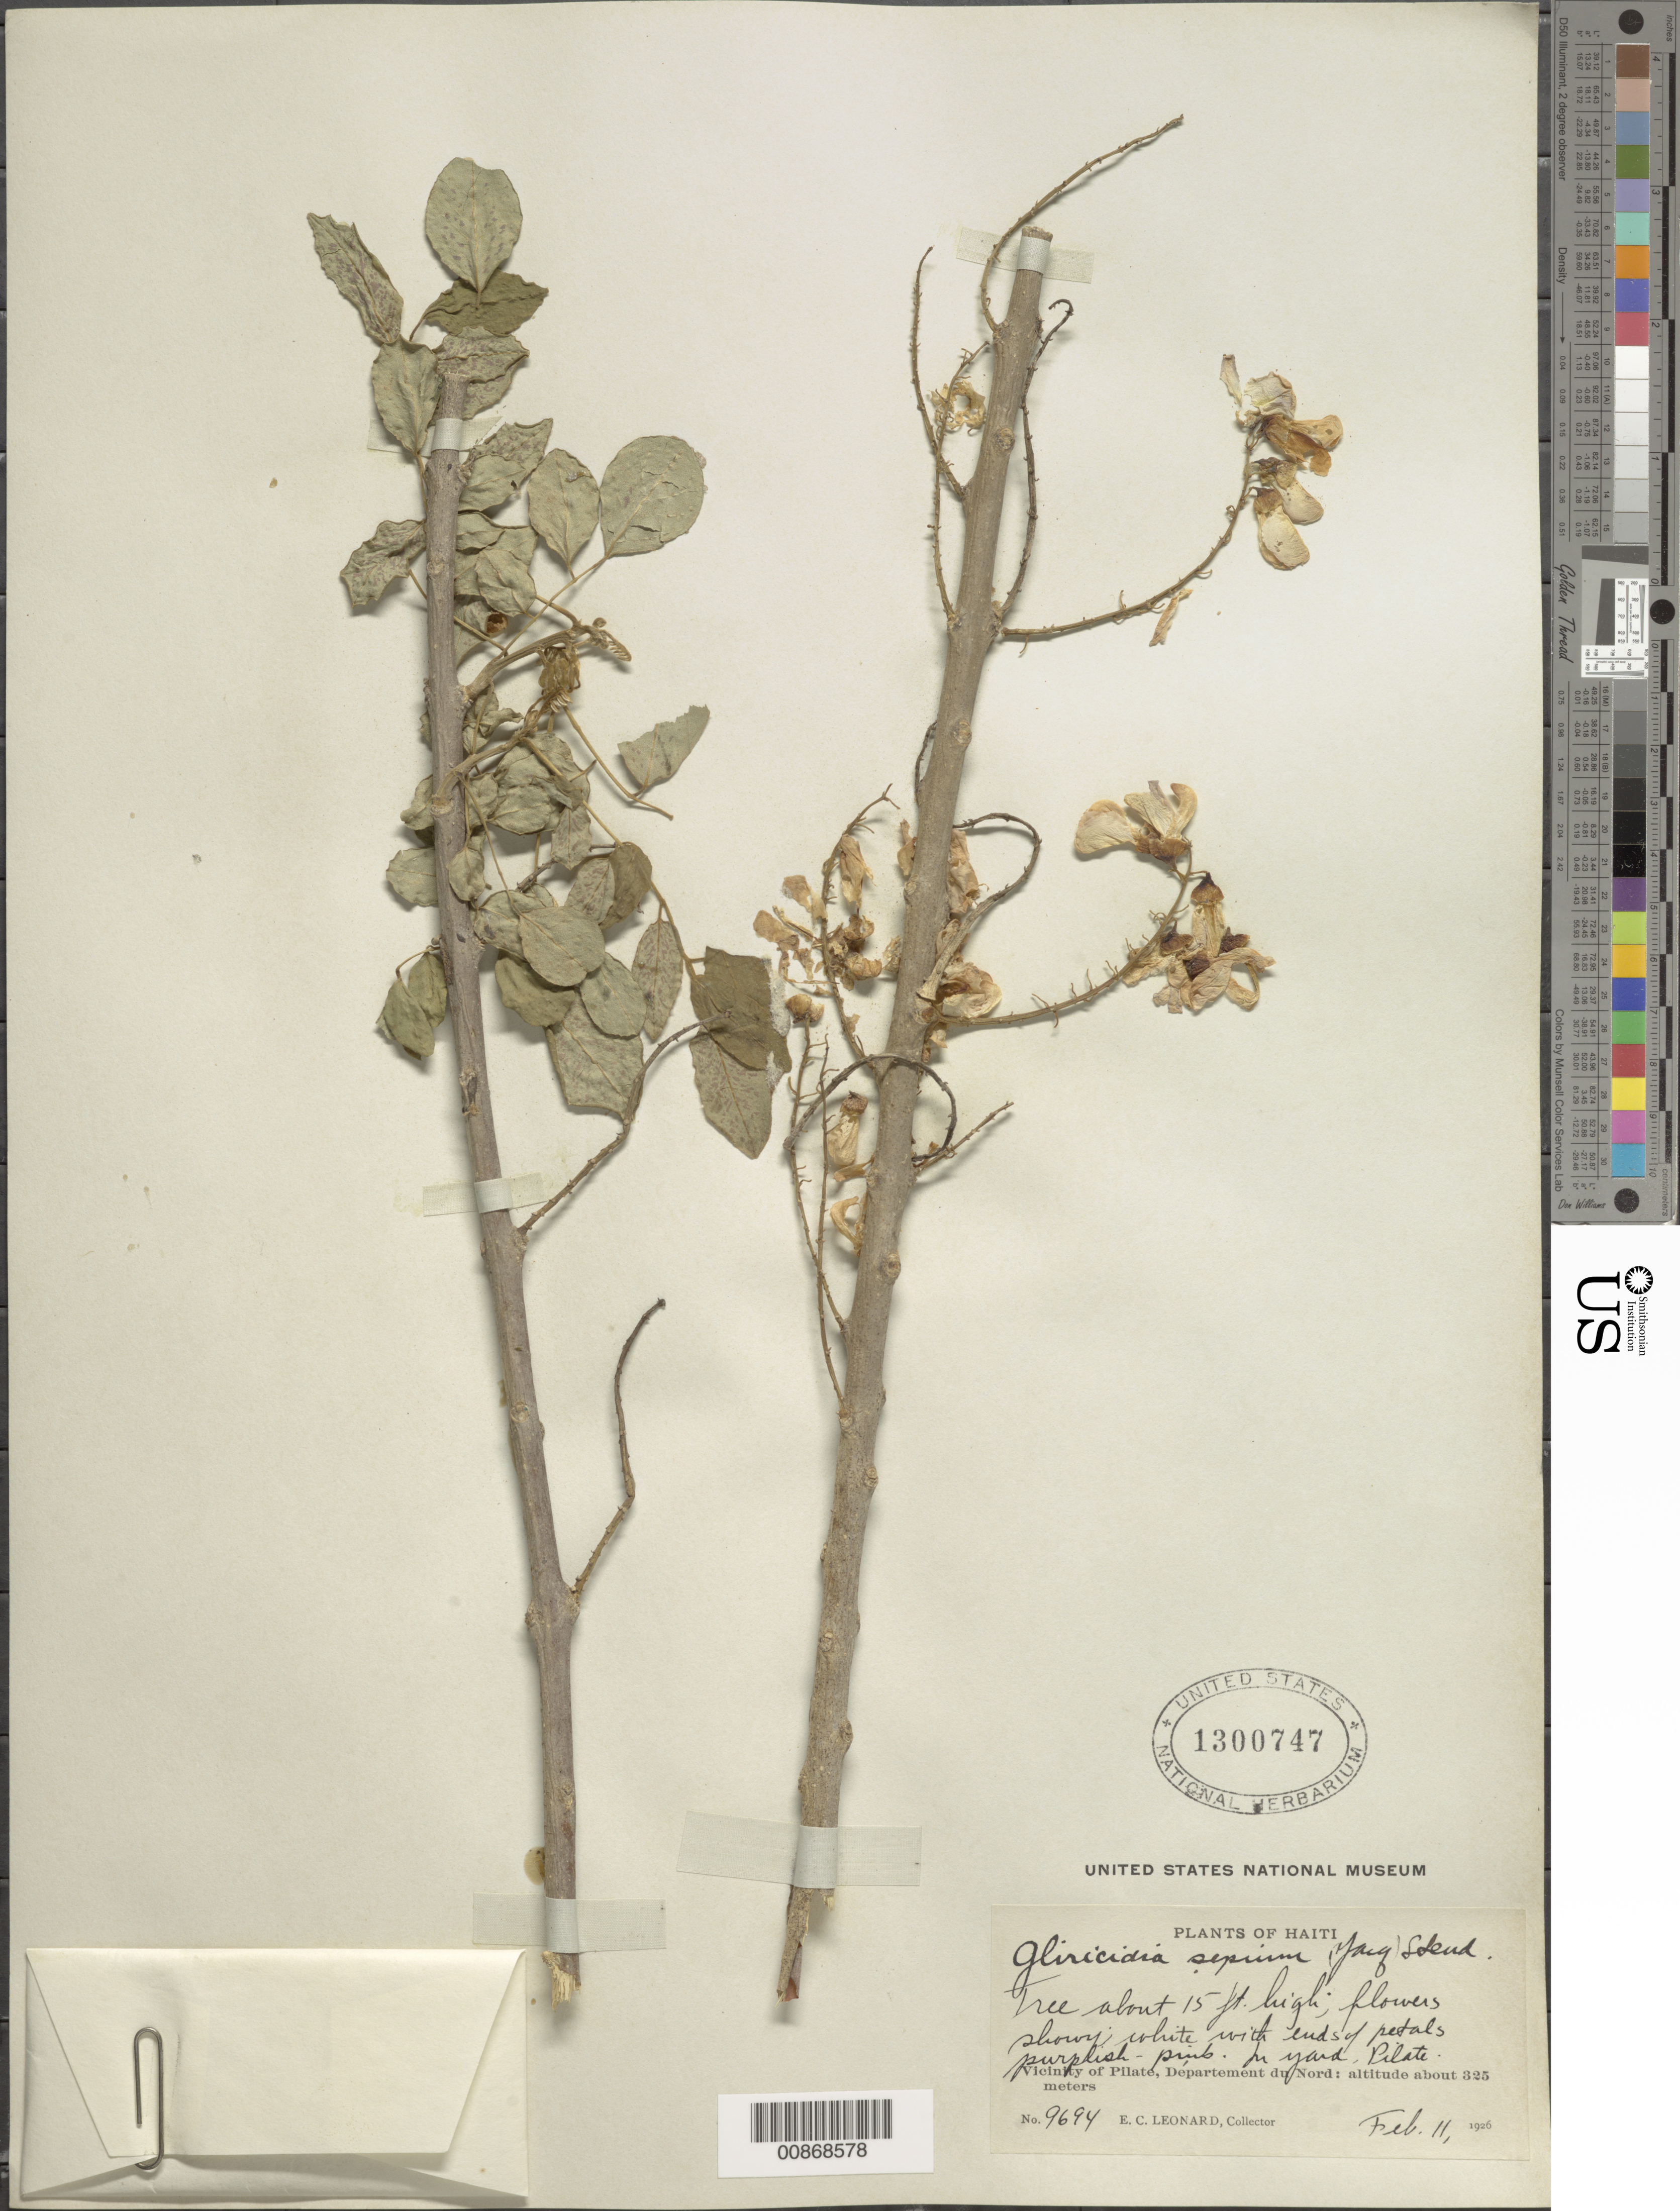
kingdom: Plantae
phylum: Tracheophyta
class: Magnoliopsida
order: Fabales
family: Fabaceae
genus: Gliricidia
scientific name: Gliricidia sepium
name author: (Jacq.) Kunth ex Walp.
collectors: E. C. Leonard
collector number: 9694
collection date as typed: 11 Feb 1926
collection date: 1926-02-11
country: Haiti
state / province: Nord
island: Hispaniola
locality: Pilate.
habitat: In yard.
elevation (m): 325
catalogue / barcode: US 1300747